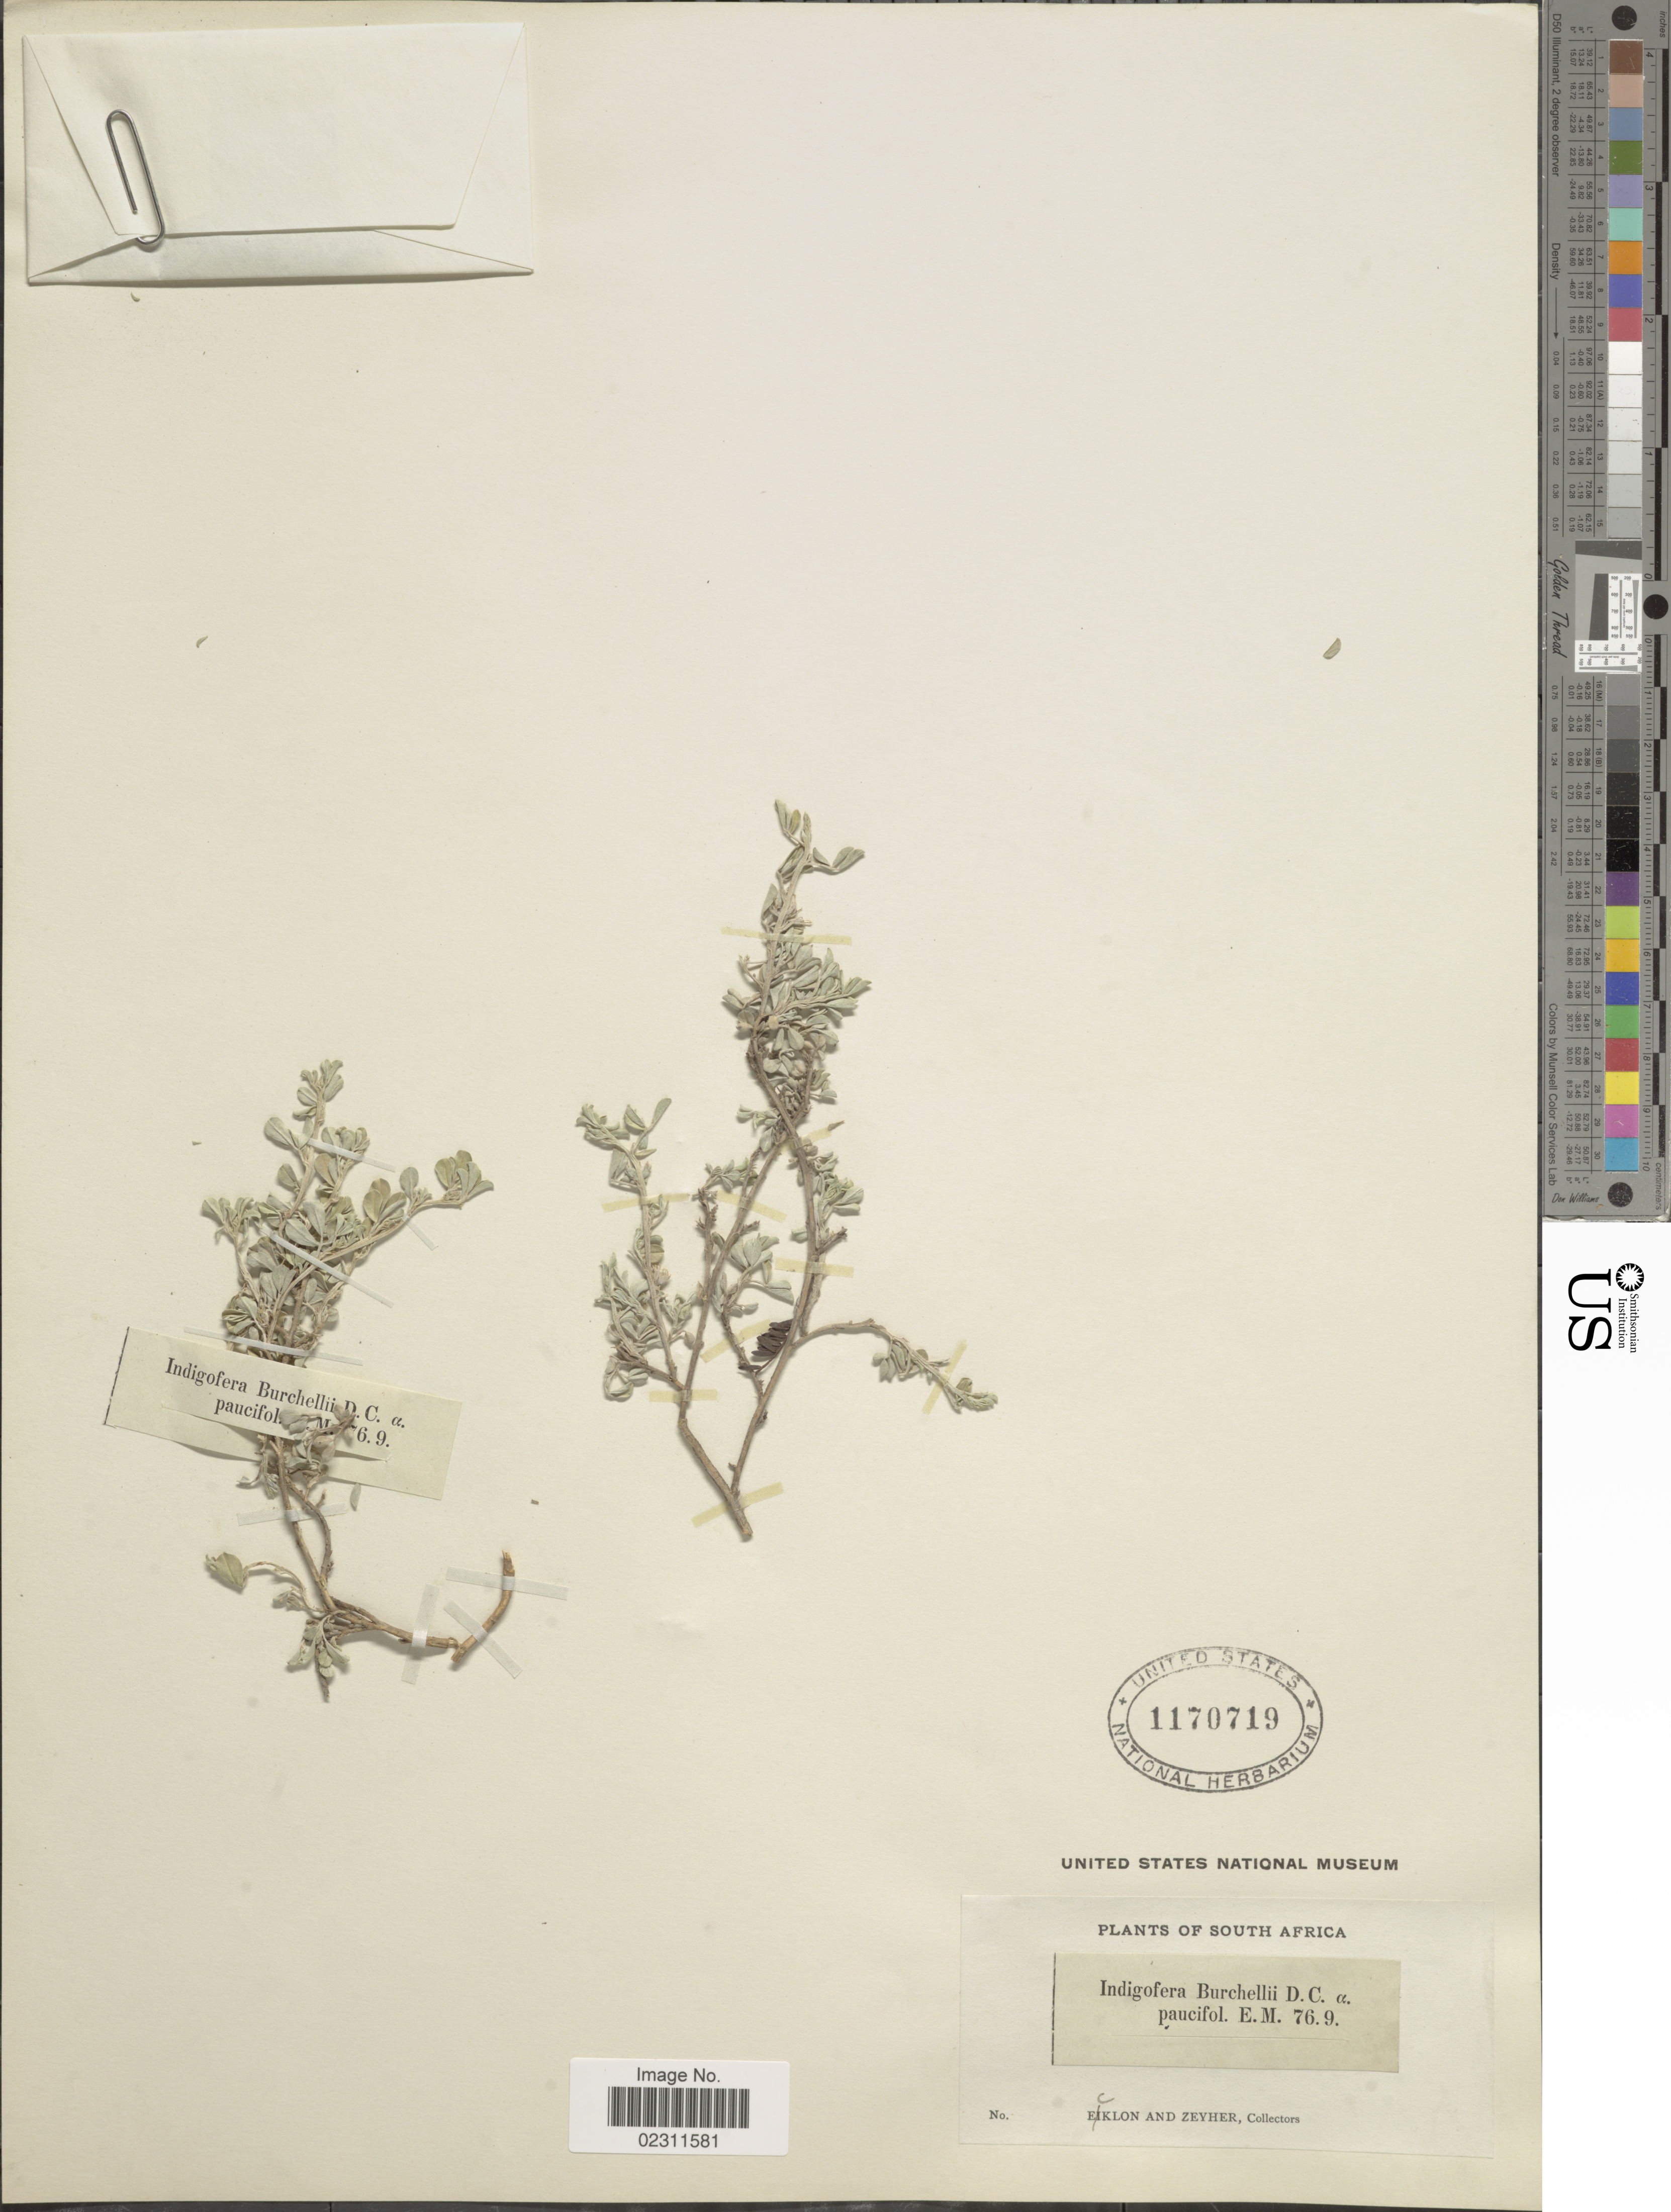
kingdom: Plantae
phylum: Tracheophyta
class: Magnoliopsida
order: Fabales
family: Fabaceae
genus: Indigofera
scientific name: Indigofera burchellii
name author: DC.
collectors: -. Ecklon & -. Zeyher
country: South Africa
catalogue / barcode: US 1170719